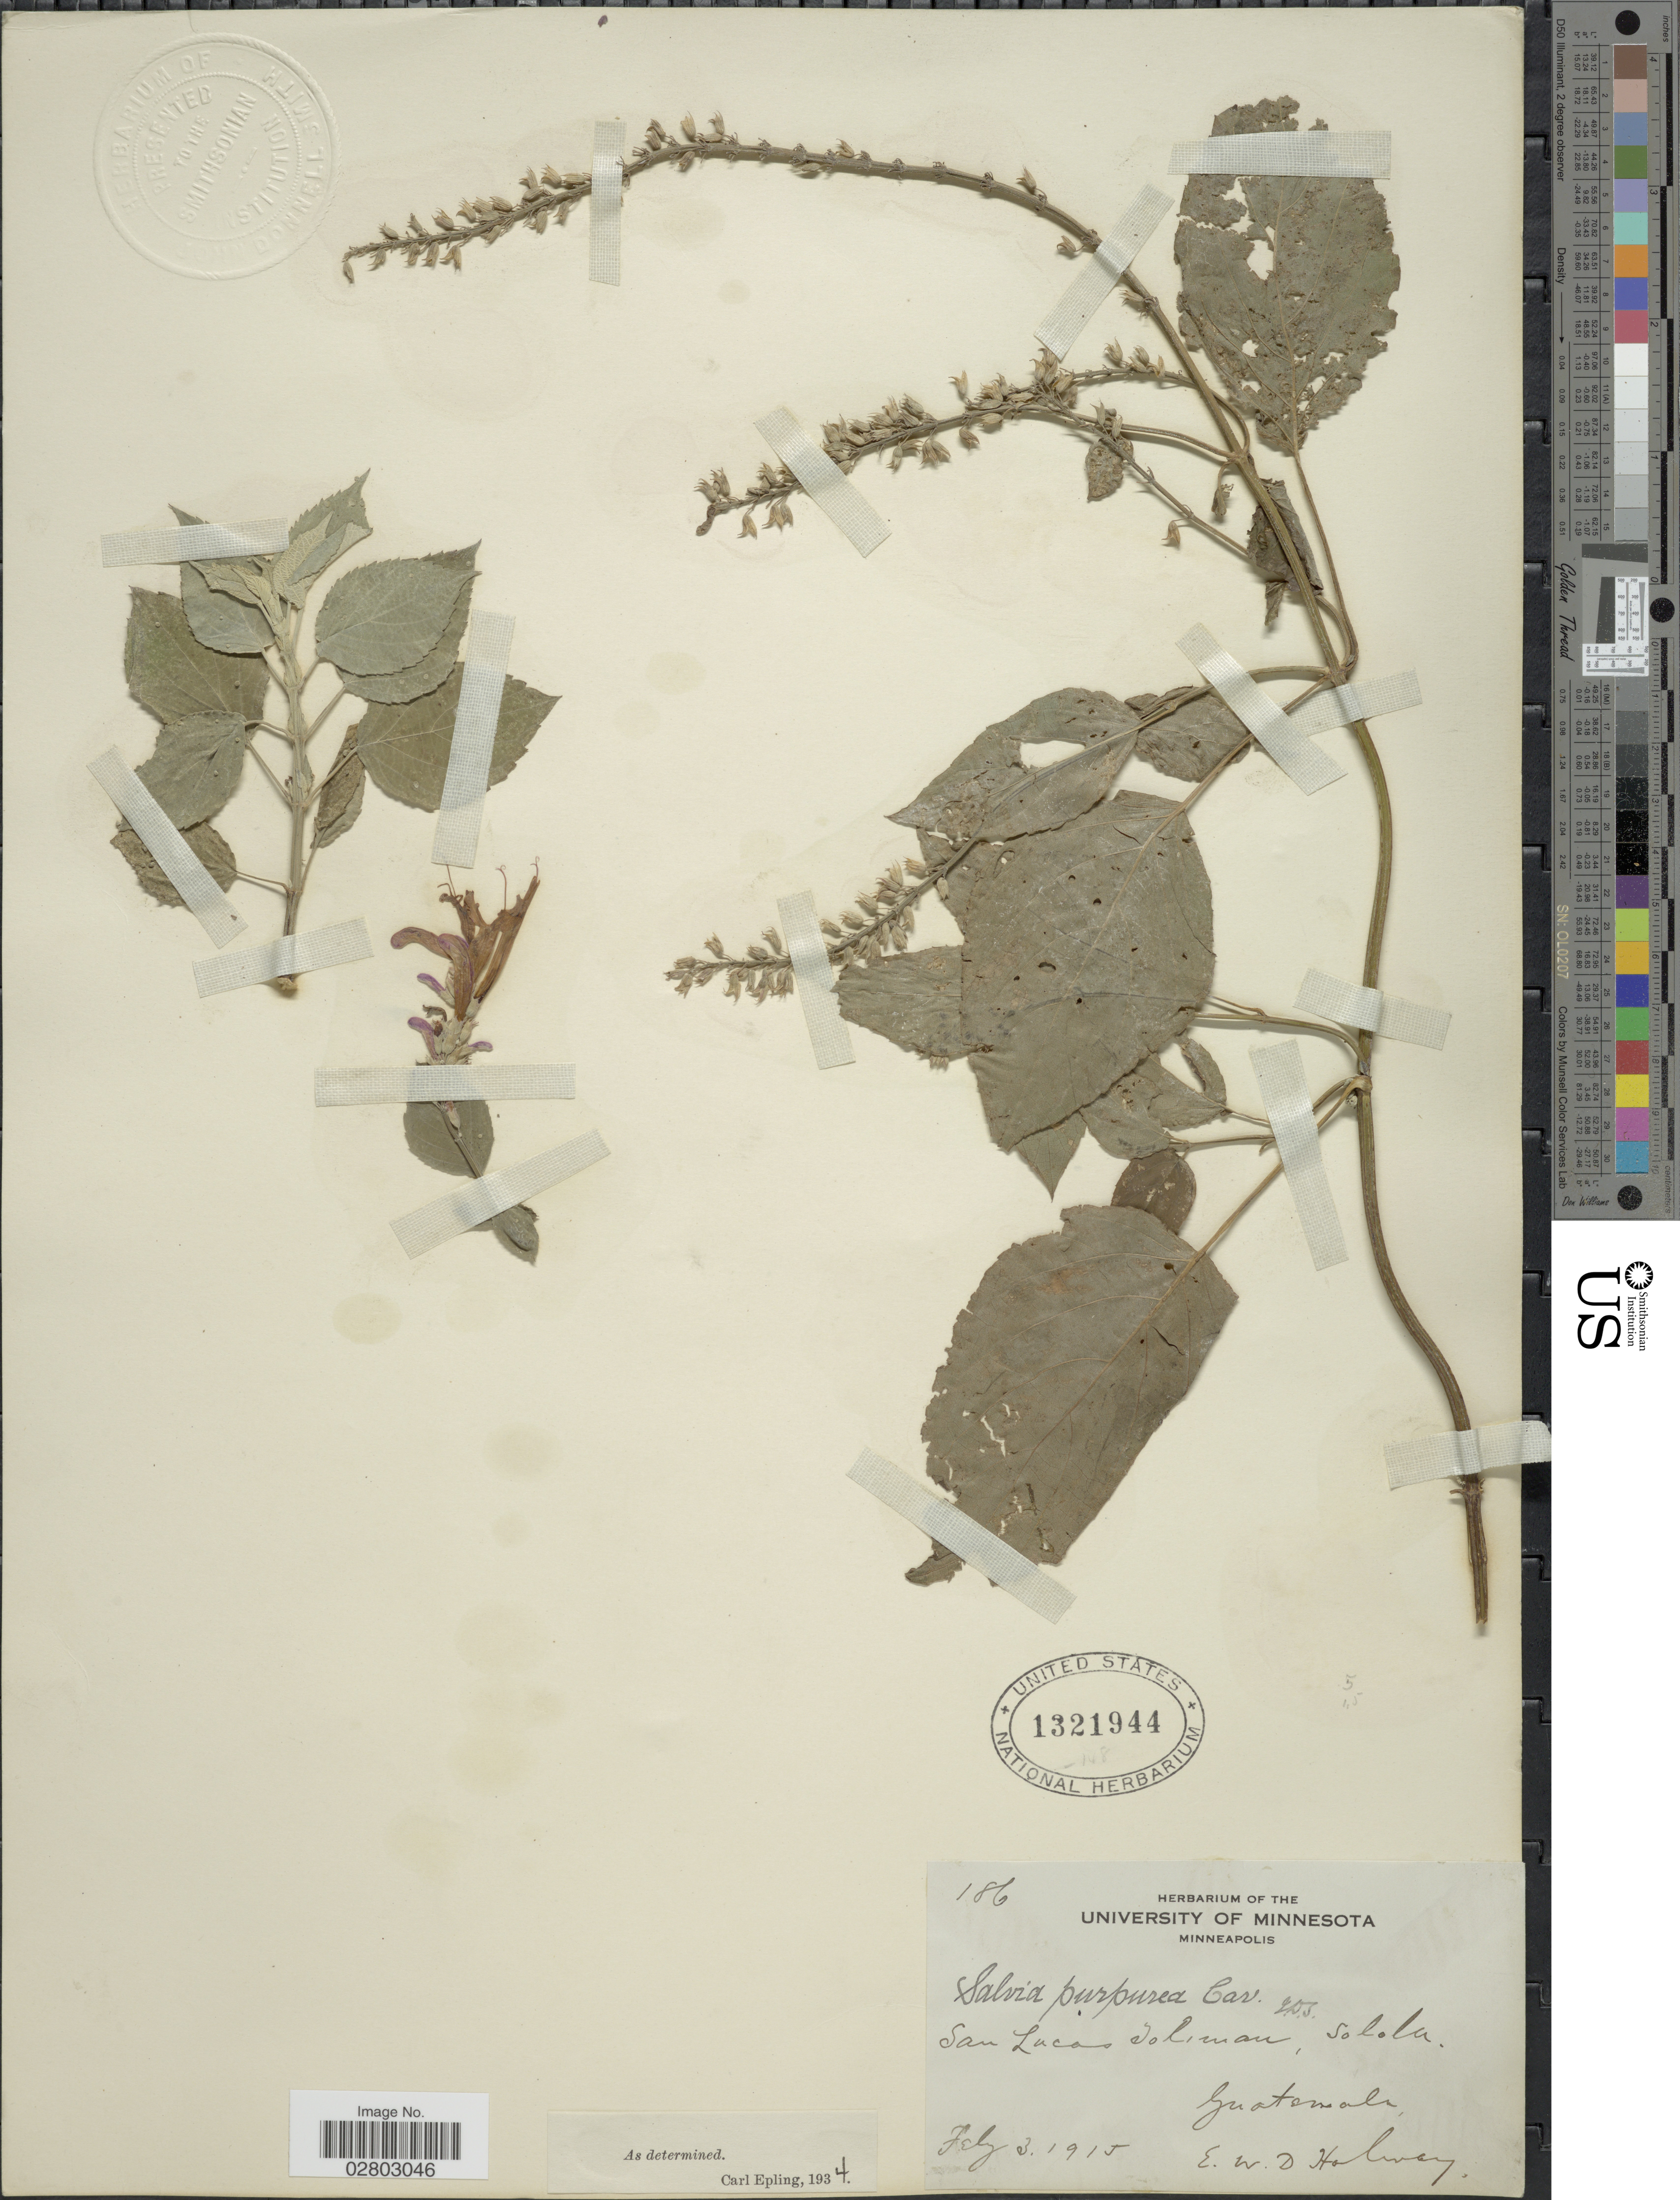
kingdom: Plantae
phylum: Tracheophyta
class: Magnoliopsida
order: Lamiales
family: Lamiaceae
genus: Salvia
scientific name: Salvia purpurea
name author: Cav.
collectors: E. W. D. Holway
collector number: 186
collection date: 1915-02-03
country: Guatemala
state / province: Sololá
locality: San Lucas Toliman, Solola, Guatemala.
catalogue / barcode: US 1321944